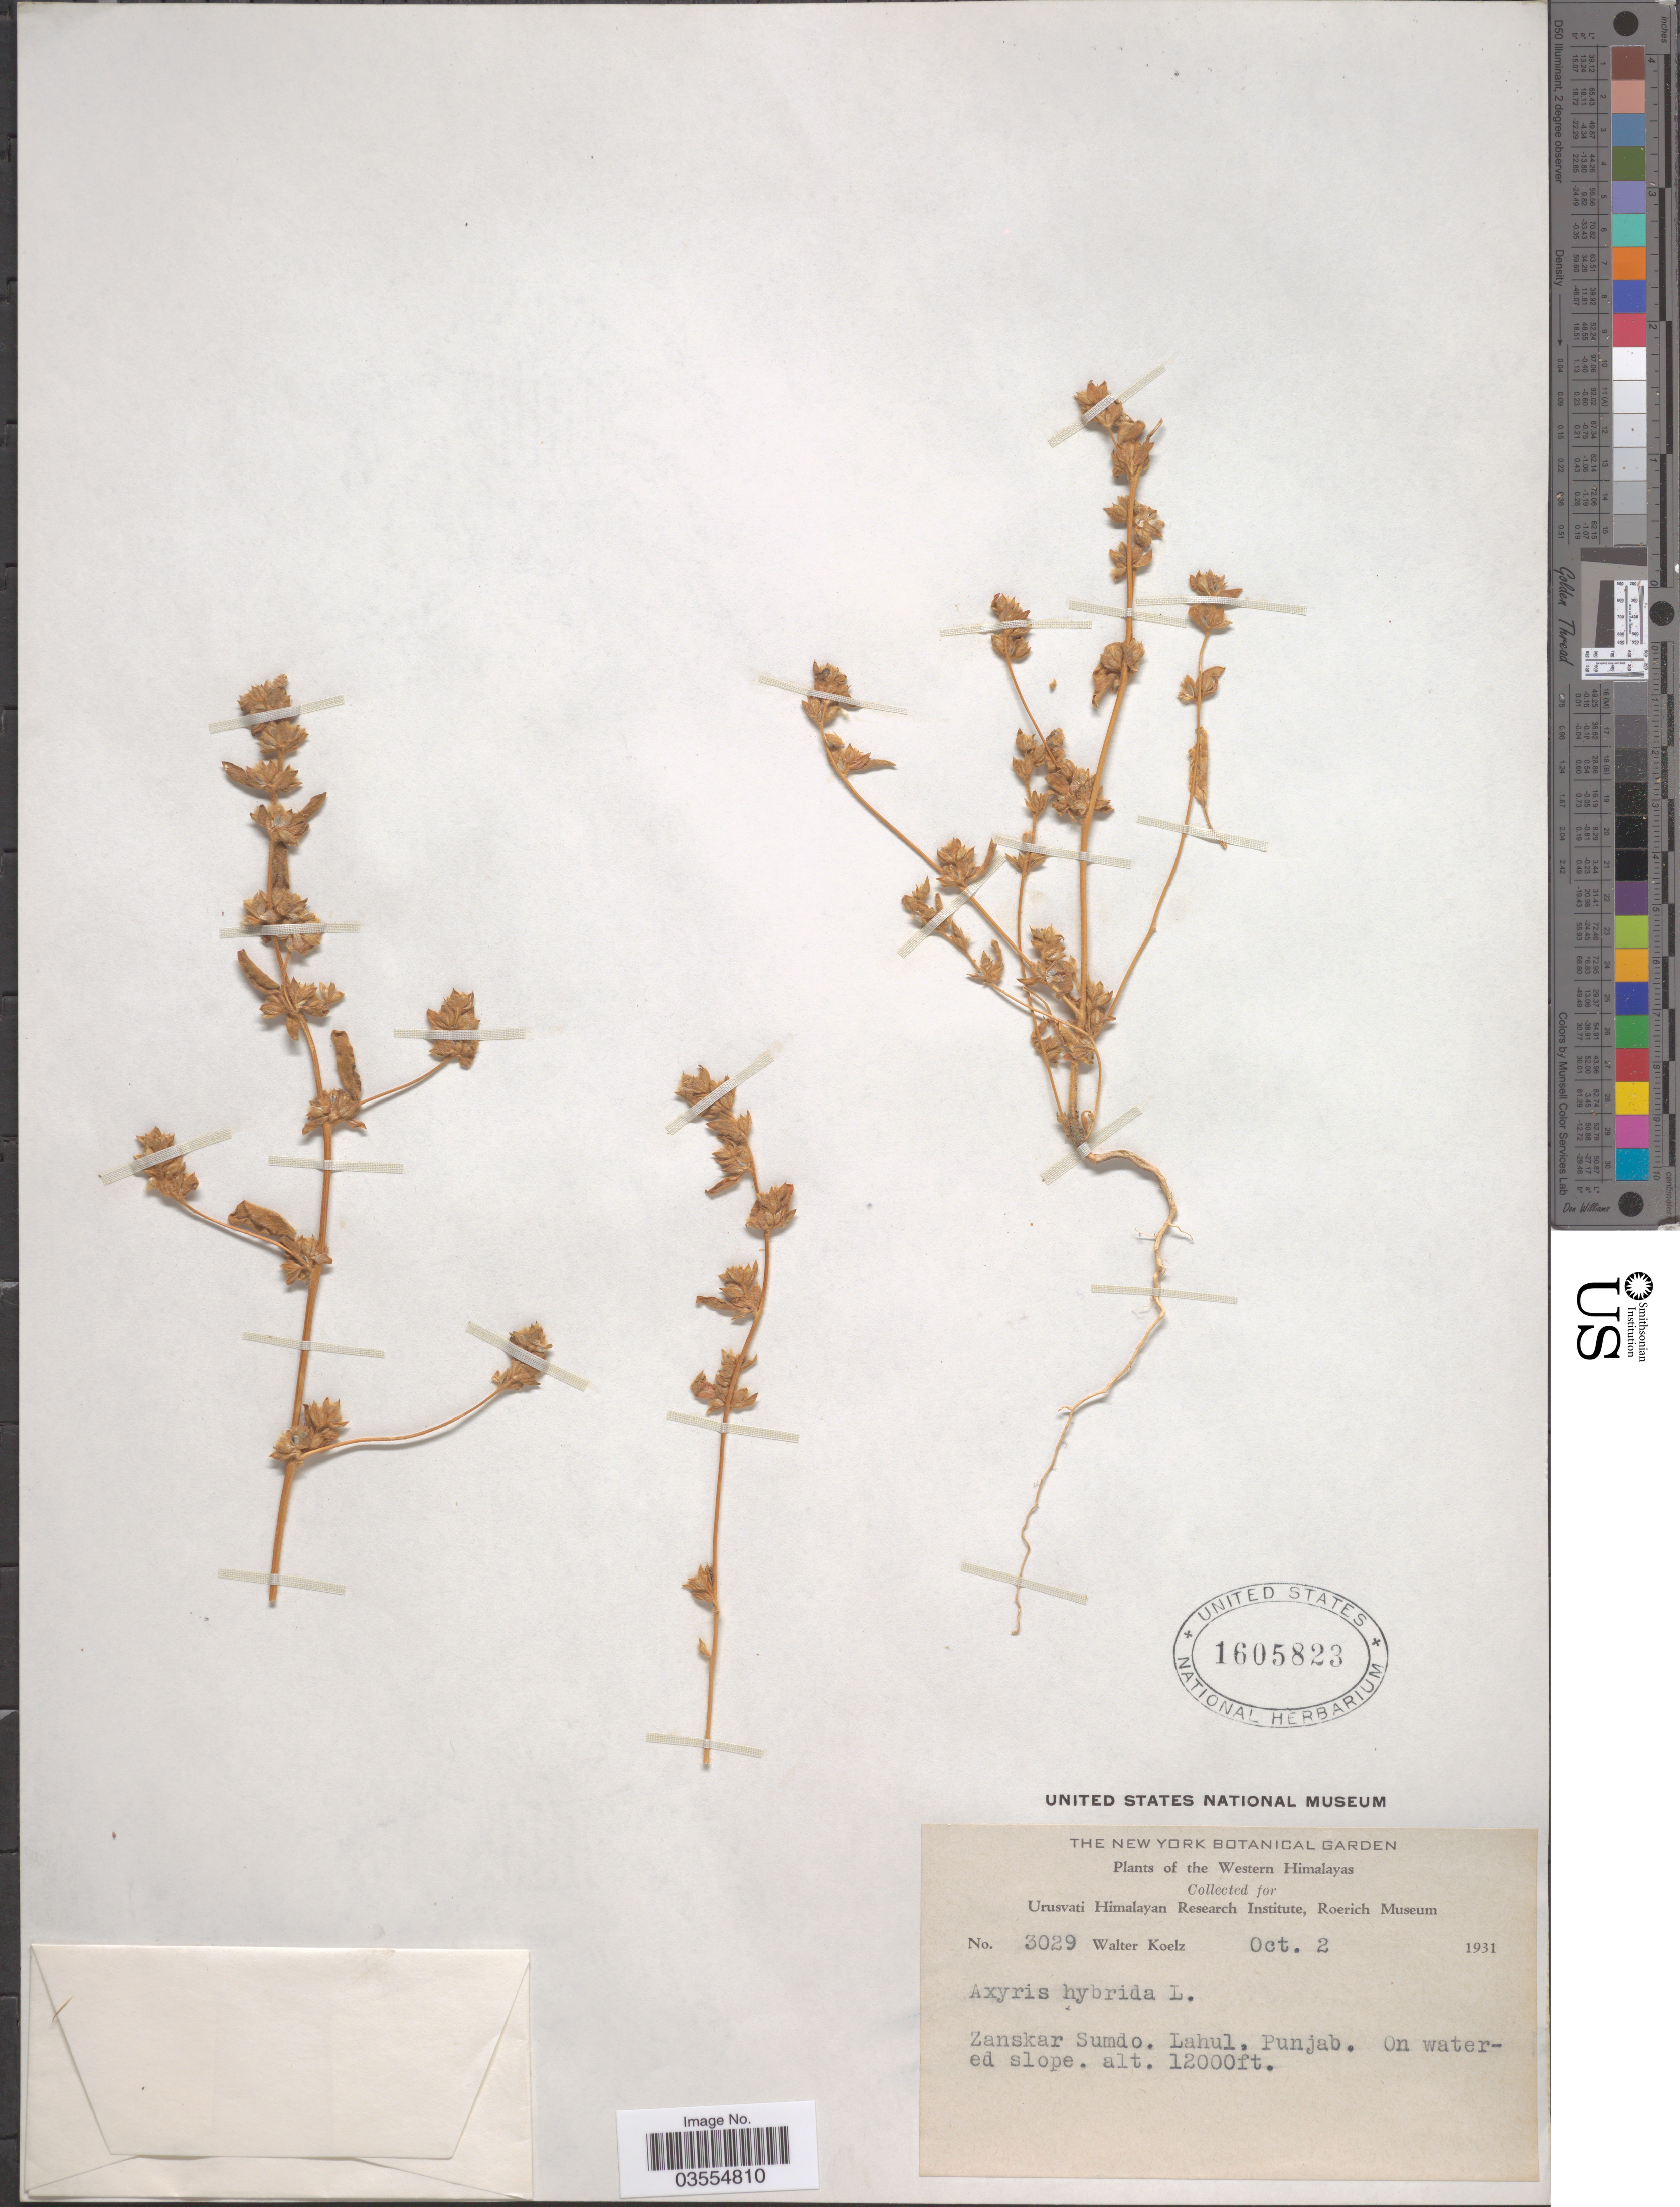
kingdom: Plantae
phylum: Tracheophyta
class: Magnoliopsida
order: Caryophyllales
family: Amaranthaceae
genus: Axyris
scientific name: Axyris hybrida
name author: L.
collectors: W. N. Koelz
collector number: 3029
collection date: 1931-10-02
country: India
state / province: Punjab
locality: The Western Himalayas, Zanskar Sumdo. Lahul, Punjab. On watered slope.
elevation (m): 3658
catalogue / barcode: US 1605823